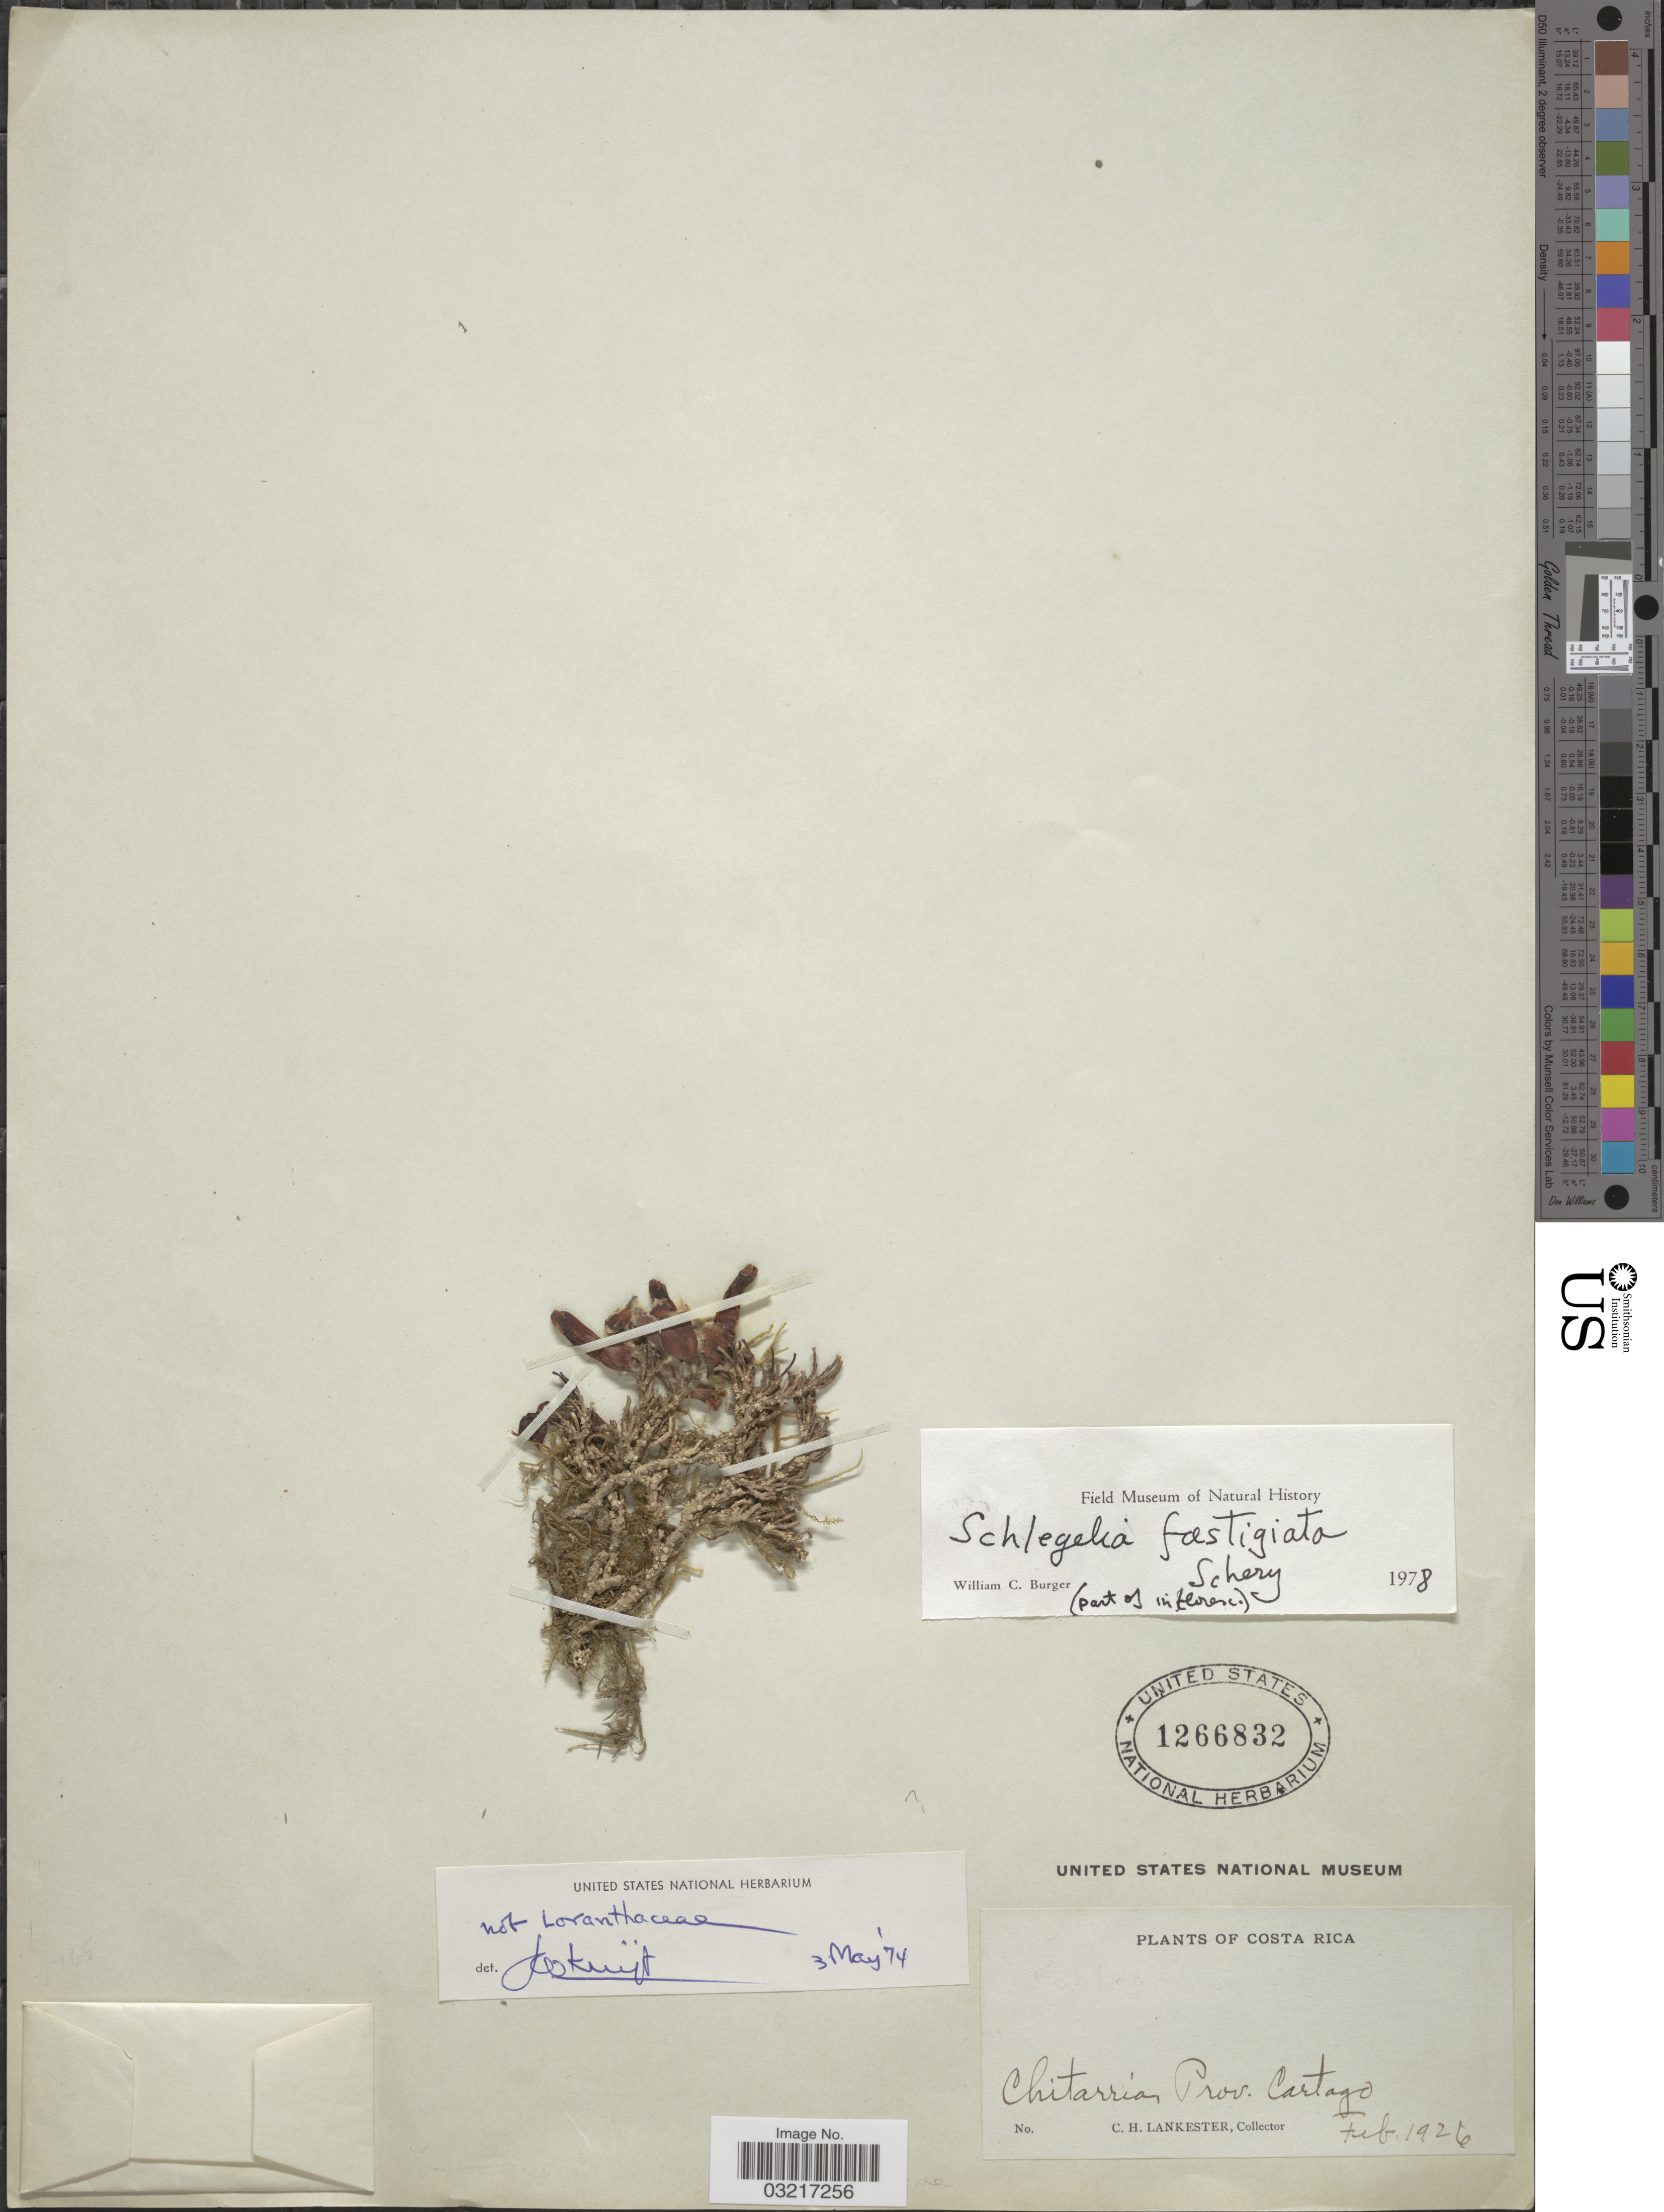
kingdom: Plantae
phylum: Tracheophyta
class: Magnoliopsida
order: Lamiales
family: Schlegeliaceae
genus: Schlegelia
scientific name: Schlegelia fastigiata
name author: Schery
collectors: C. H. Lankester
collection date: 1926-02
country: Costa Rica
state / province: Cartago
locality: Chitarria.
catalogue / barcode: US 1266832